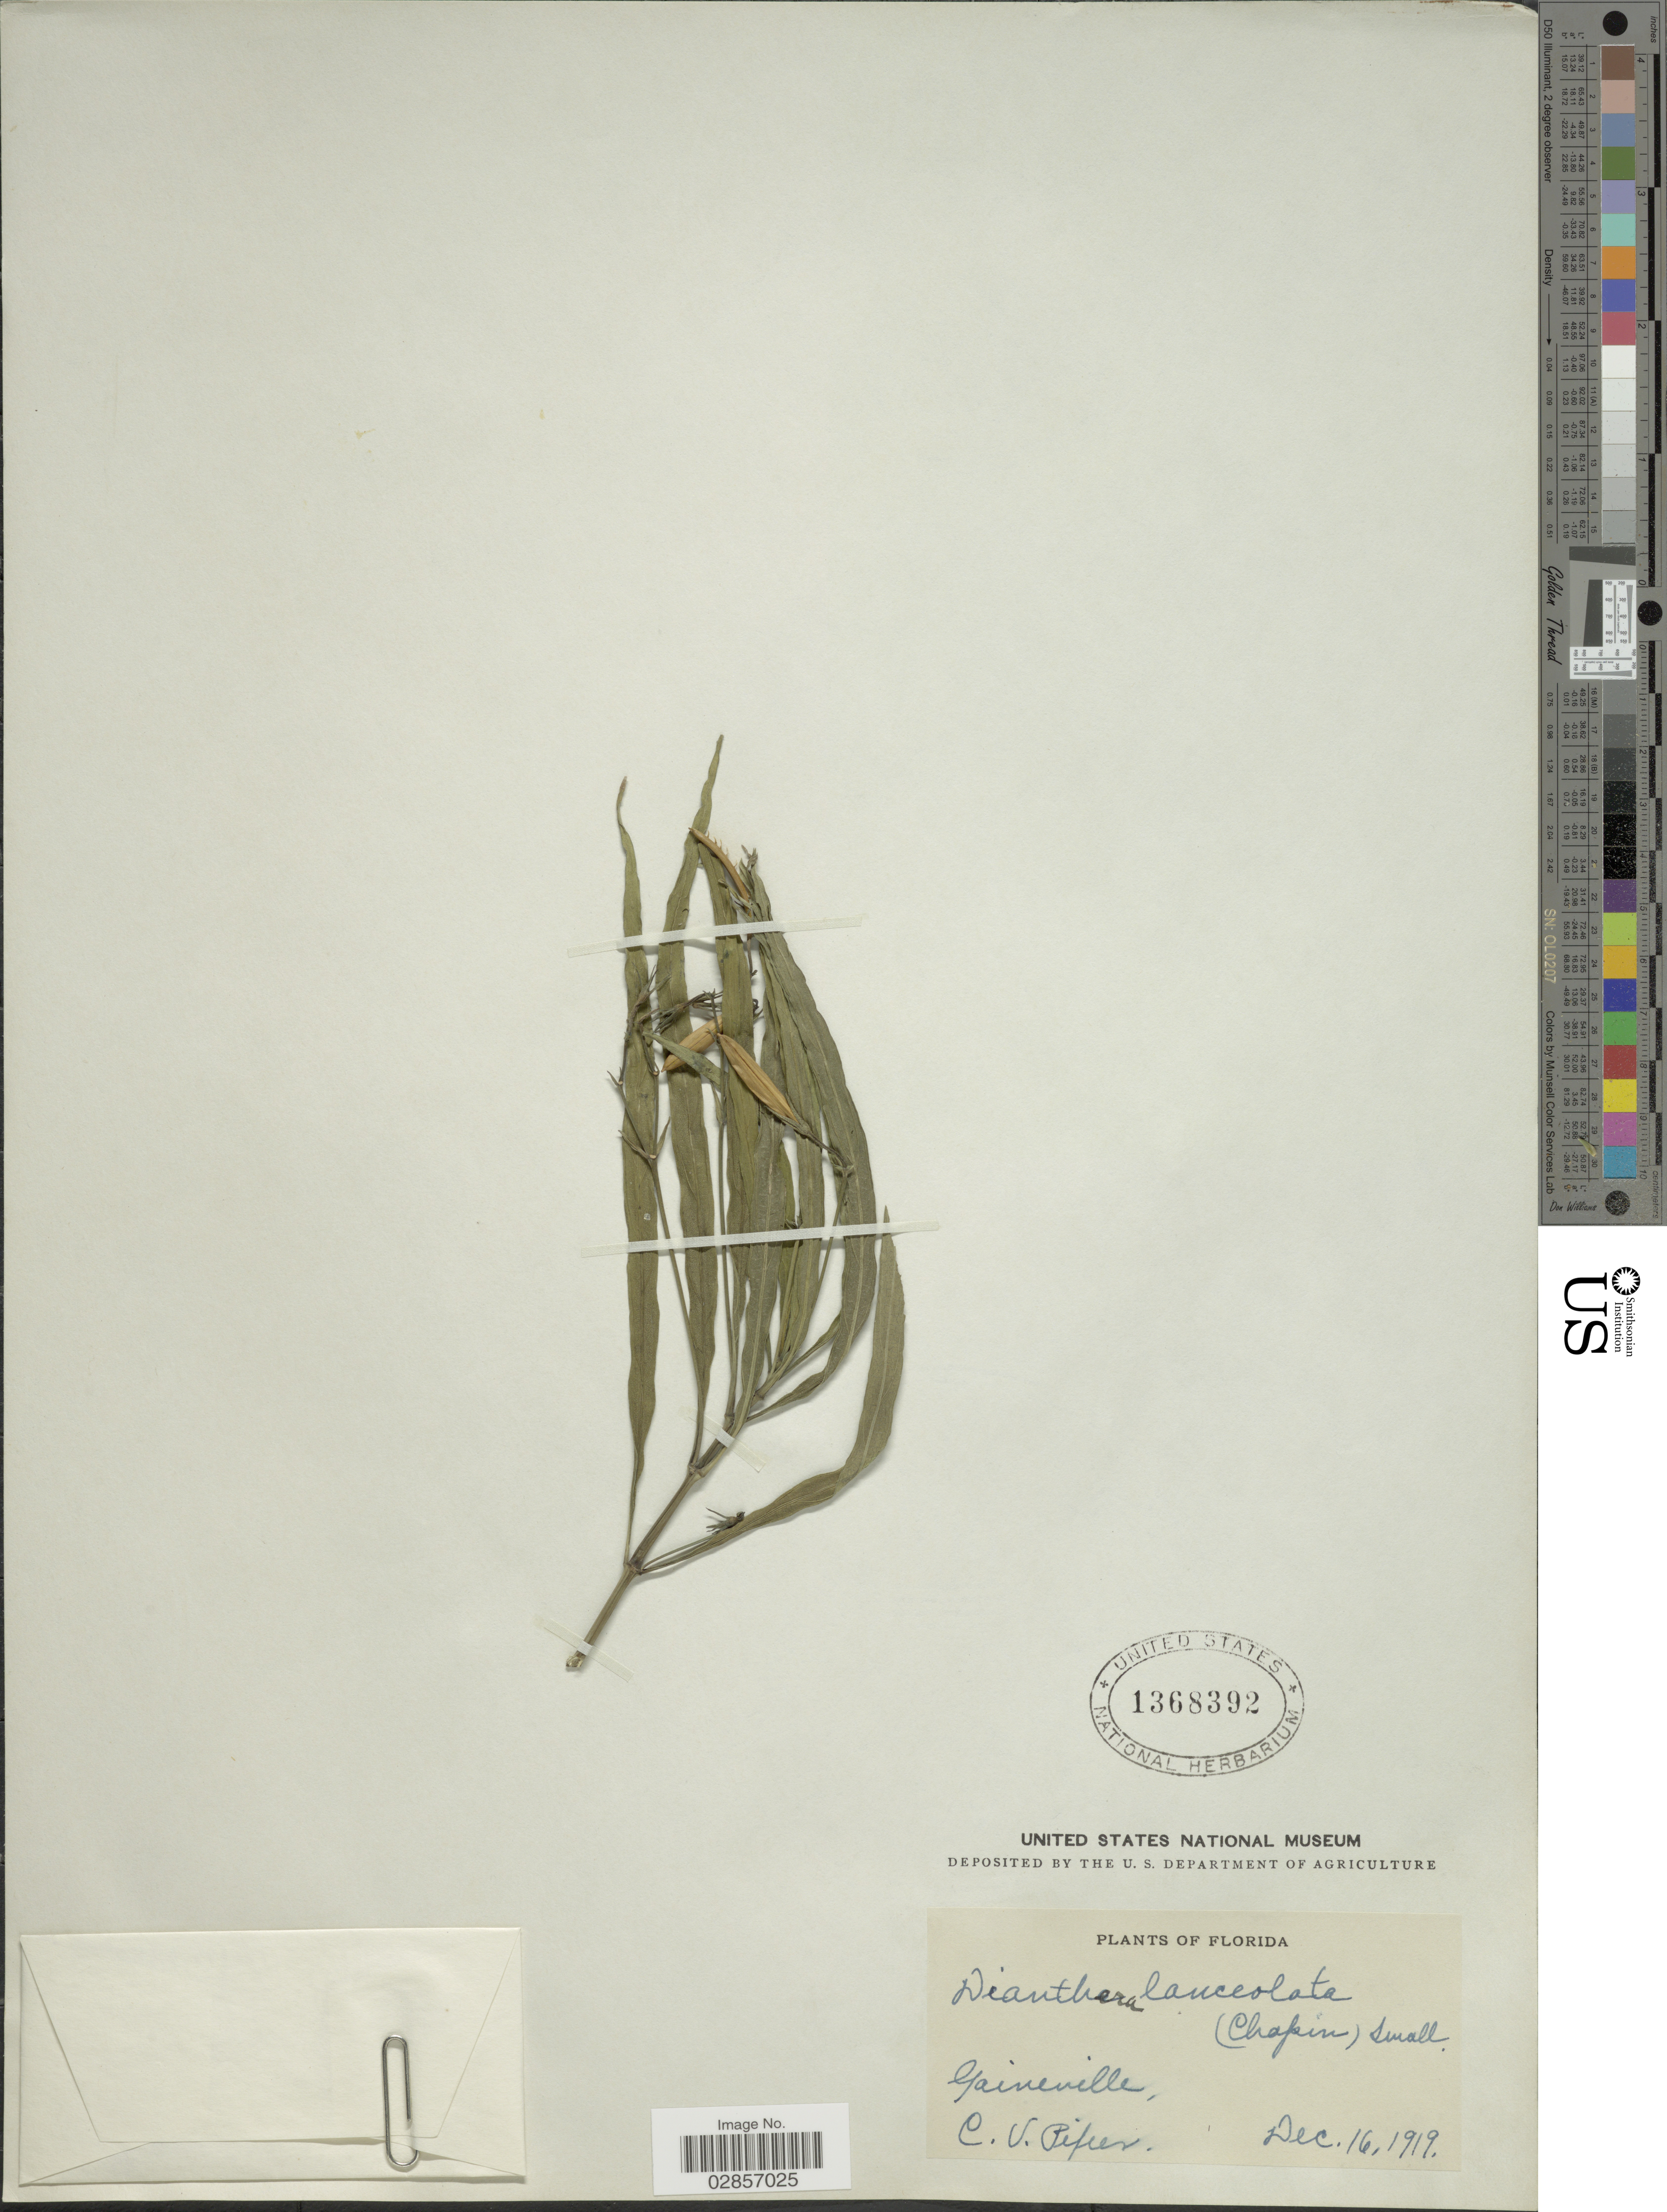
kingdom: Plantae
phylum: Tracheophyta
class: Magnoliopsida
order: Lamiales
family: Acanthaceae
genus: Ruellia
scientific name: Ruellia coerulea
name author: Morong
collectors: C. V. Piper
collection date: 1919-12-16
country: United States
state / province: Florida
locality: Gaineville.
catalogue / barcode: US 1368392